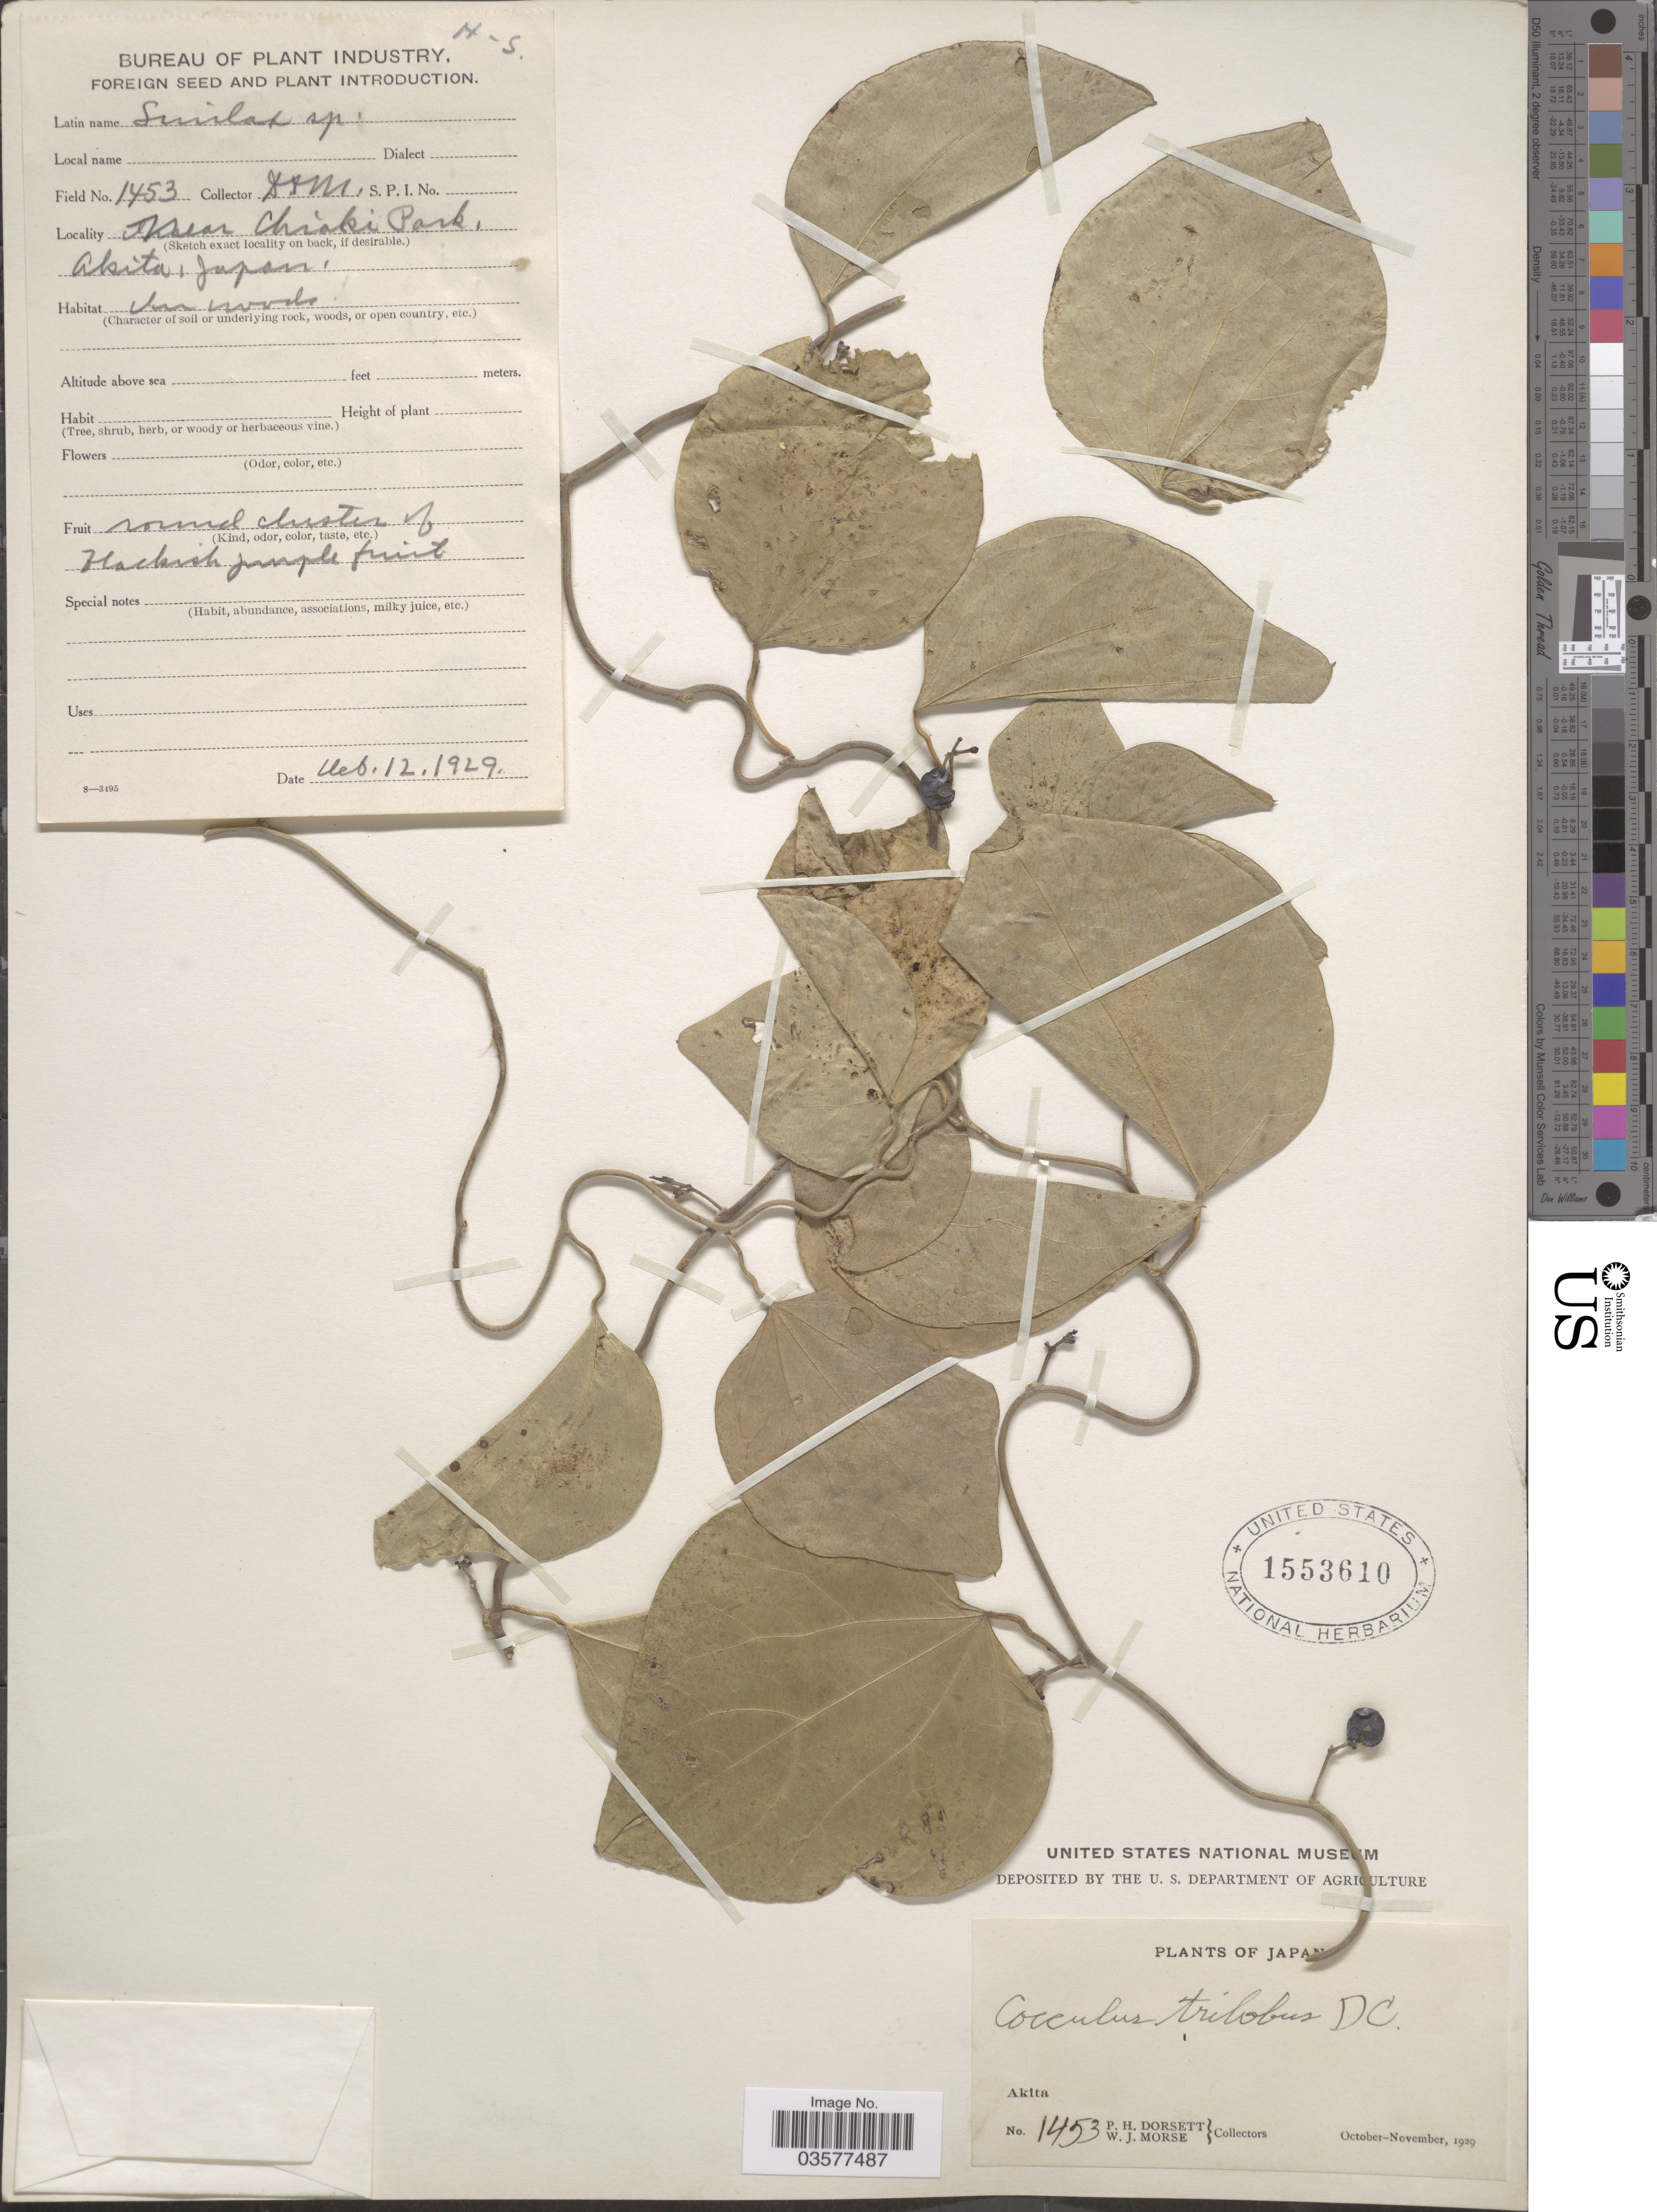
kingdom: Plantae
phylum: Tracheophyta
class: Magnoliopsida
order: Ranunculales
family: Menispermaceae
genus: Cocculus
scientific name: Cocculus orbiculatus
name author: (L.) DC.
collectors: P. H. Dorsett & W. J. Morse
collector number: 1453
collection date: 1929-10-12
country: Japan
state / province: Akita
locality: Near Chiaki Park.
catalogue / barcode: US 1553610